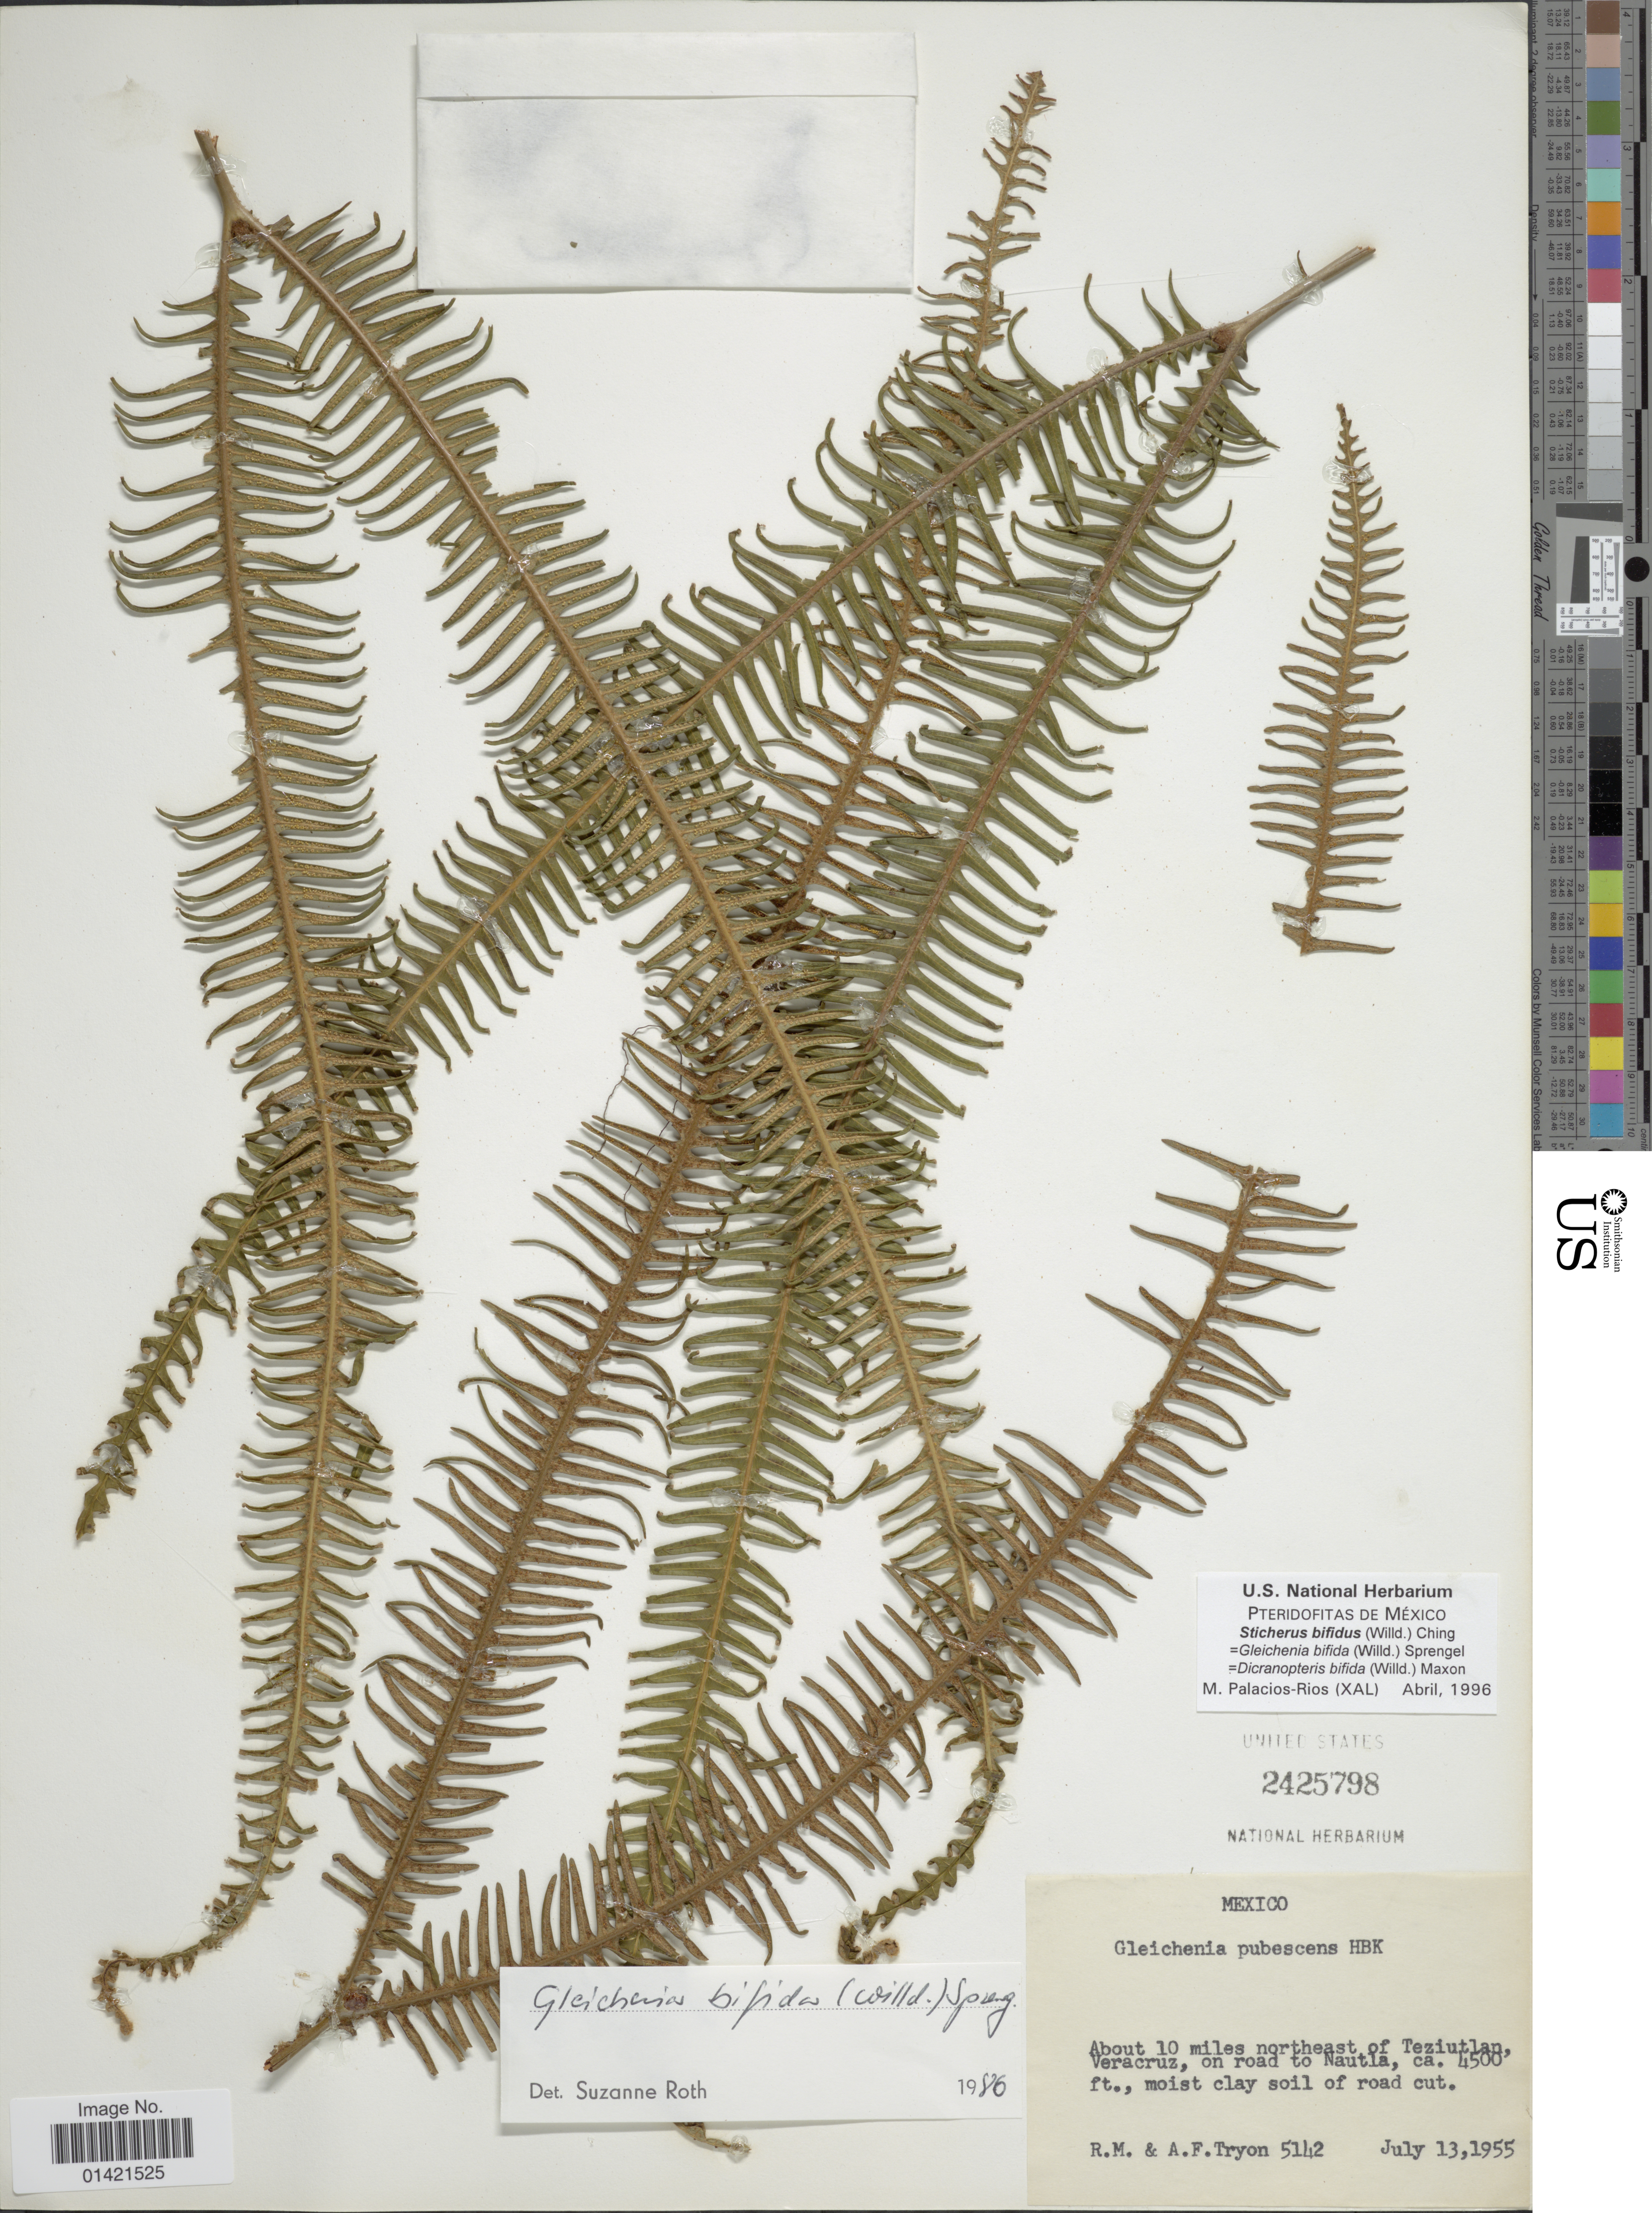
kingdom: Plantae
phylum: Tracheophyta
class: Polypodiopsida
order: Gleicheniales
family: Gleicheniaceae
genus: Sticherus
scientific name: Sticherus bifidus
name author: (Willd.) Ching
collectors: R. M. Tryon & A. F. Tryon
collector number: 5142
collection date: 1955-07-13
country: Mexico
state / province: Veracruz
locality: About 10 miles northeast of Teziutlan, Veracruz, on road to Nautla.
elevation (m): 1372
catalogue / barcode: US 2425798